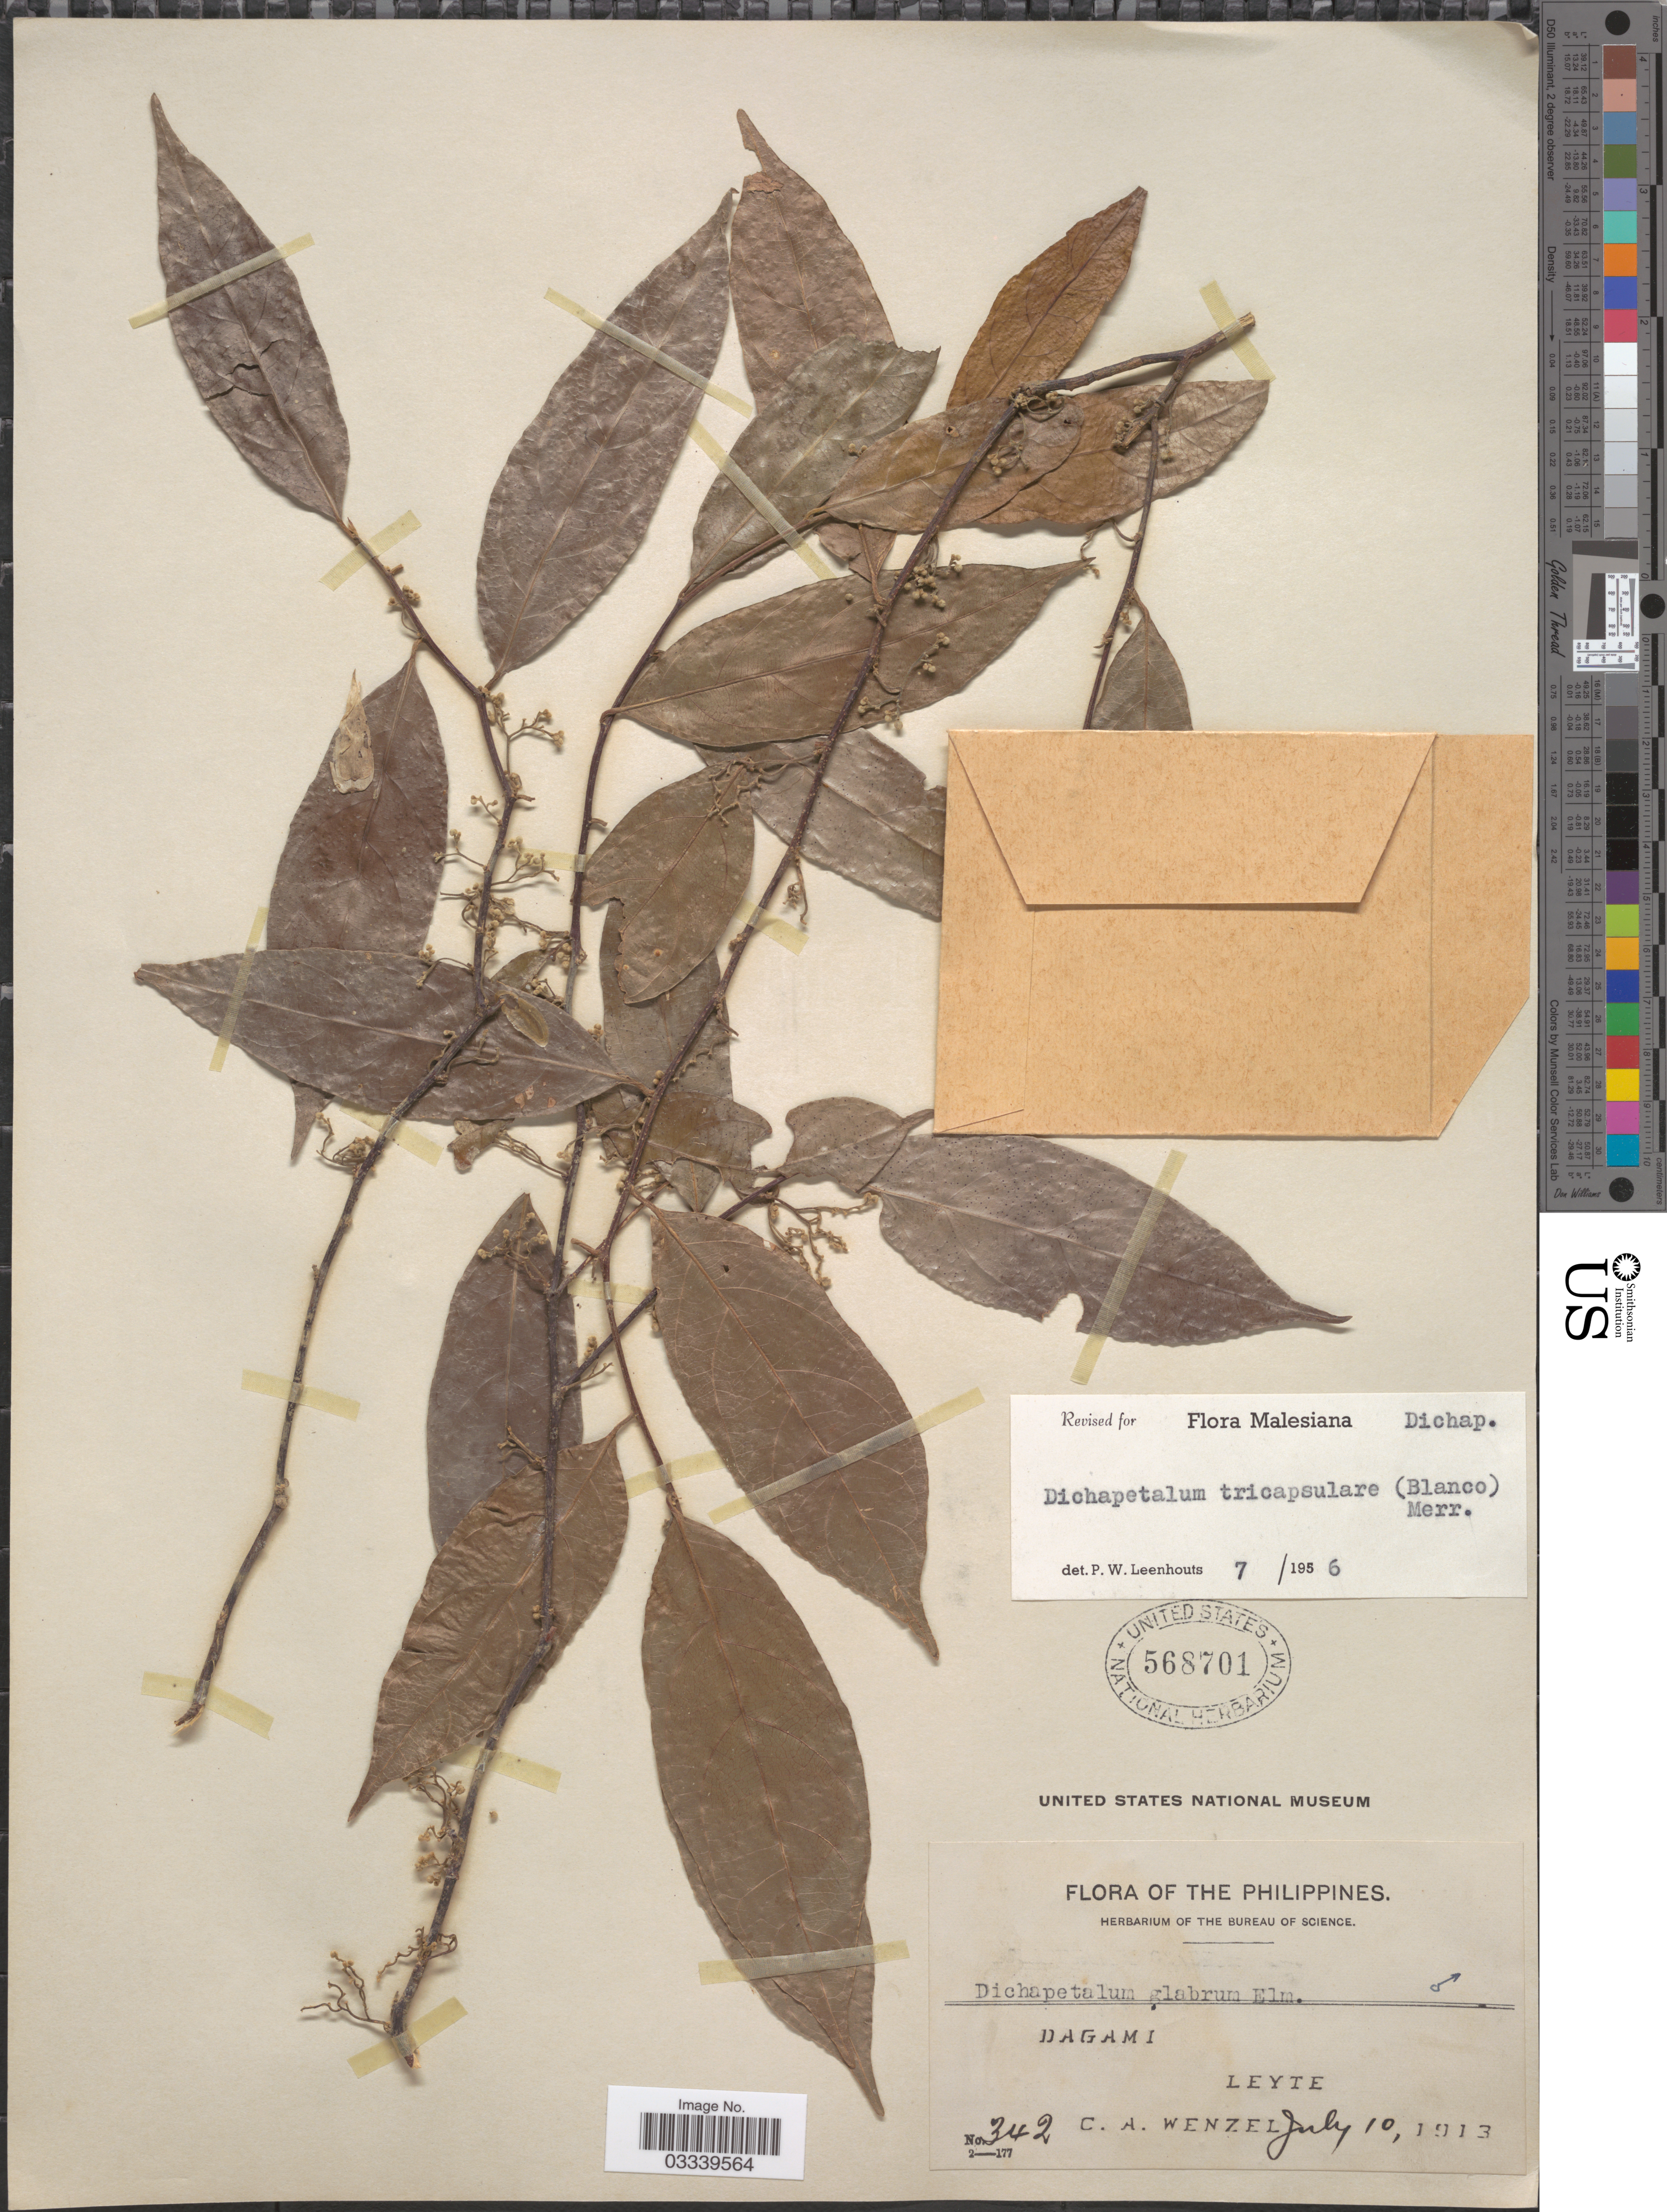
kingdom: Plantae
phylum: Tracheophyta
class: Magnoliopsida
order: Malpighiales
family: Dichapetalaceae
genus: Dichapetalum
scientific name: Dichapetalum tricapsulare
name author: (Blanco) Merr.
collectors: C. Wenzel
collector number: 342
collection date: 1913-07-10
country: Philippines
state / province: Eastern Visayas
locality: Dagami.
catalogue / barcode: US 568701